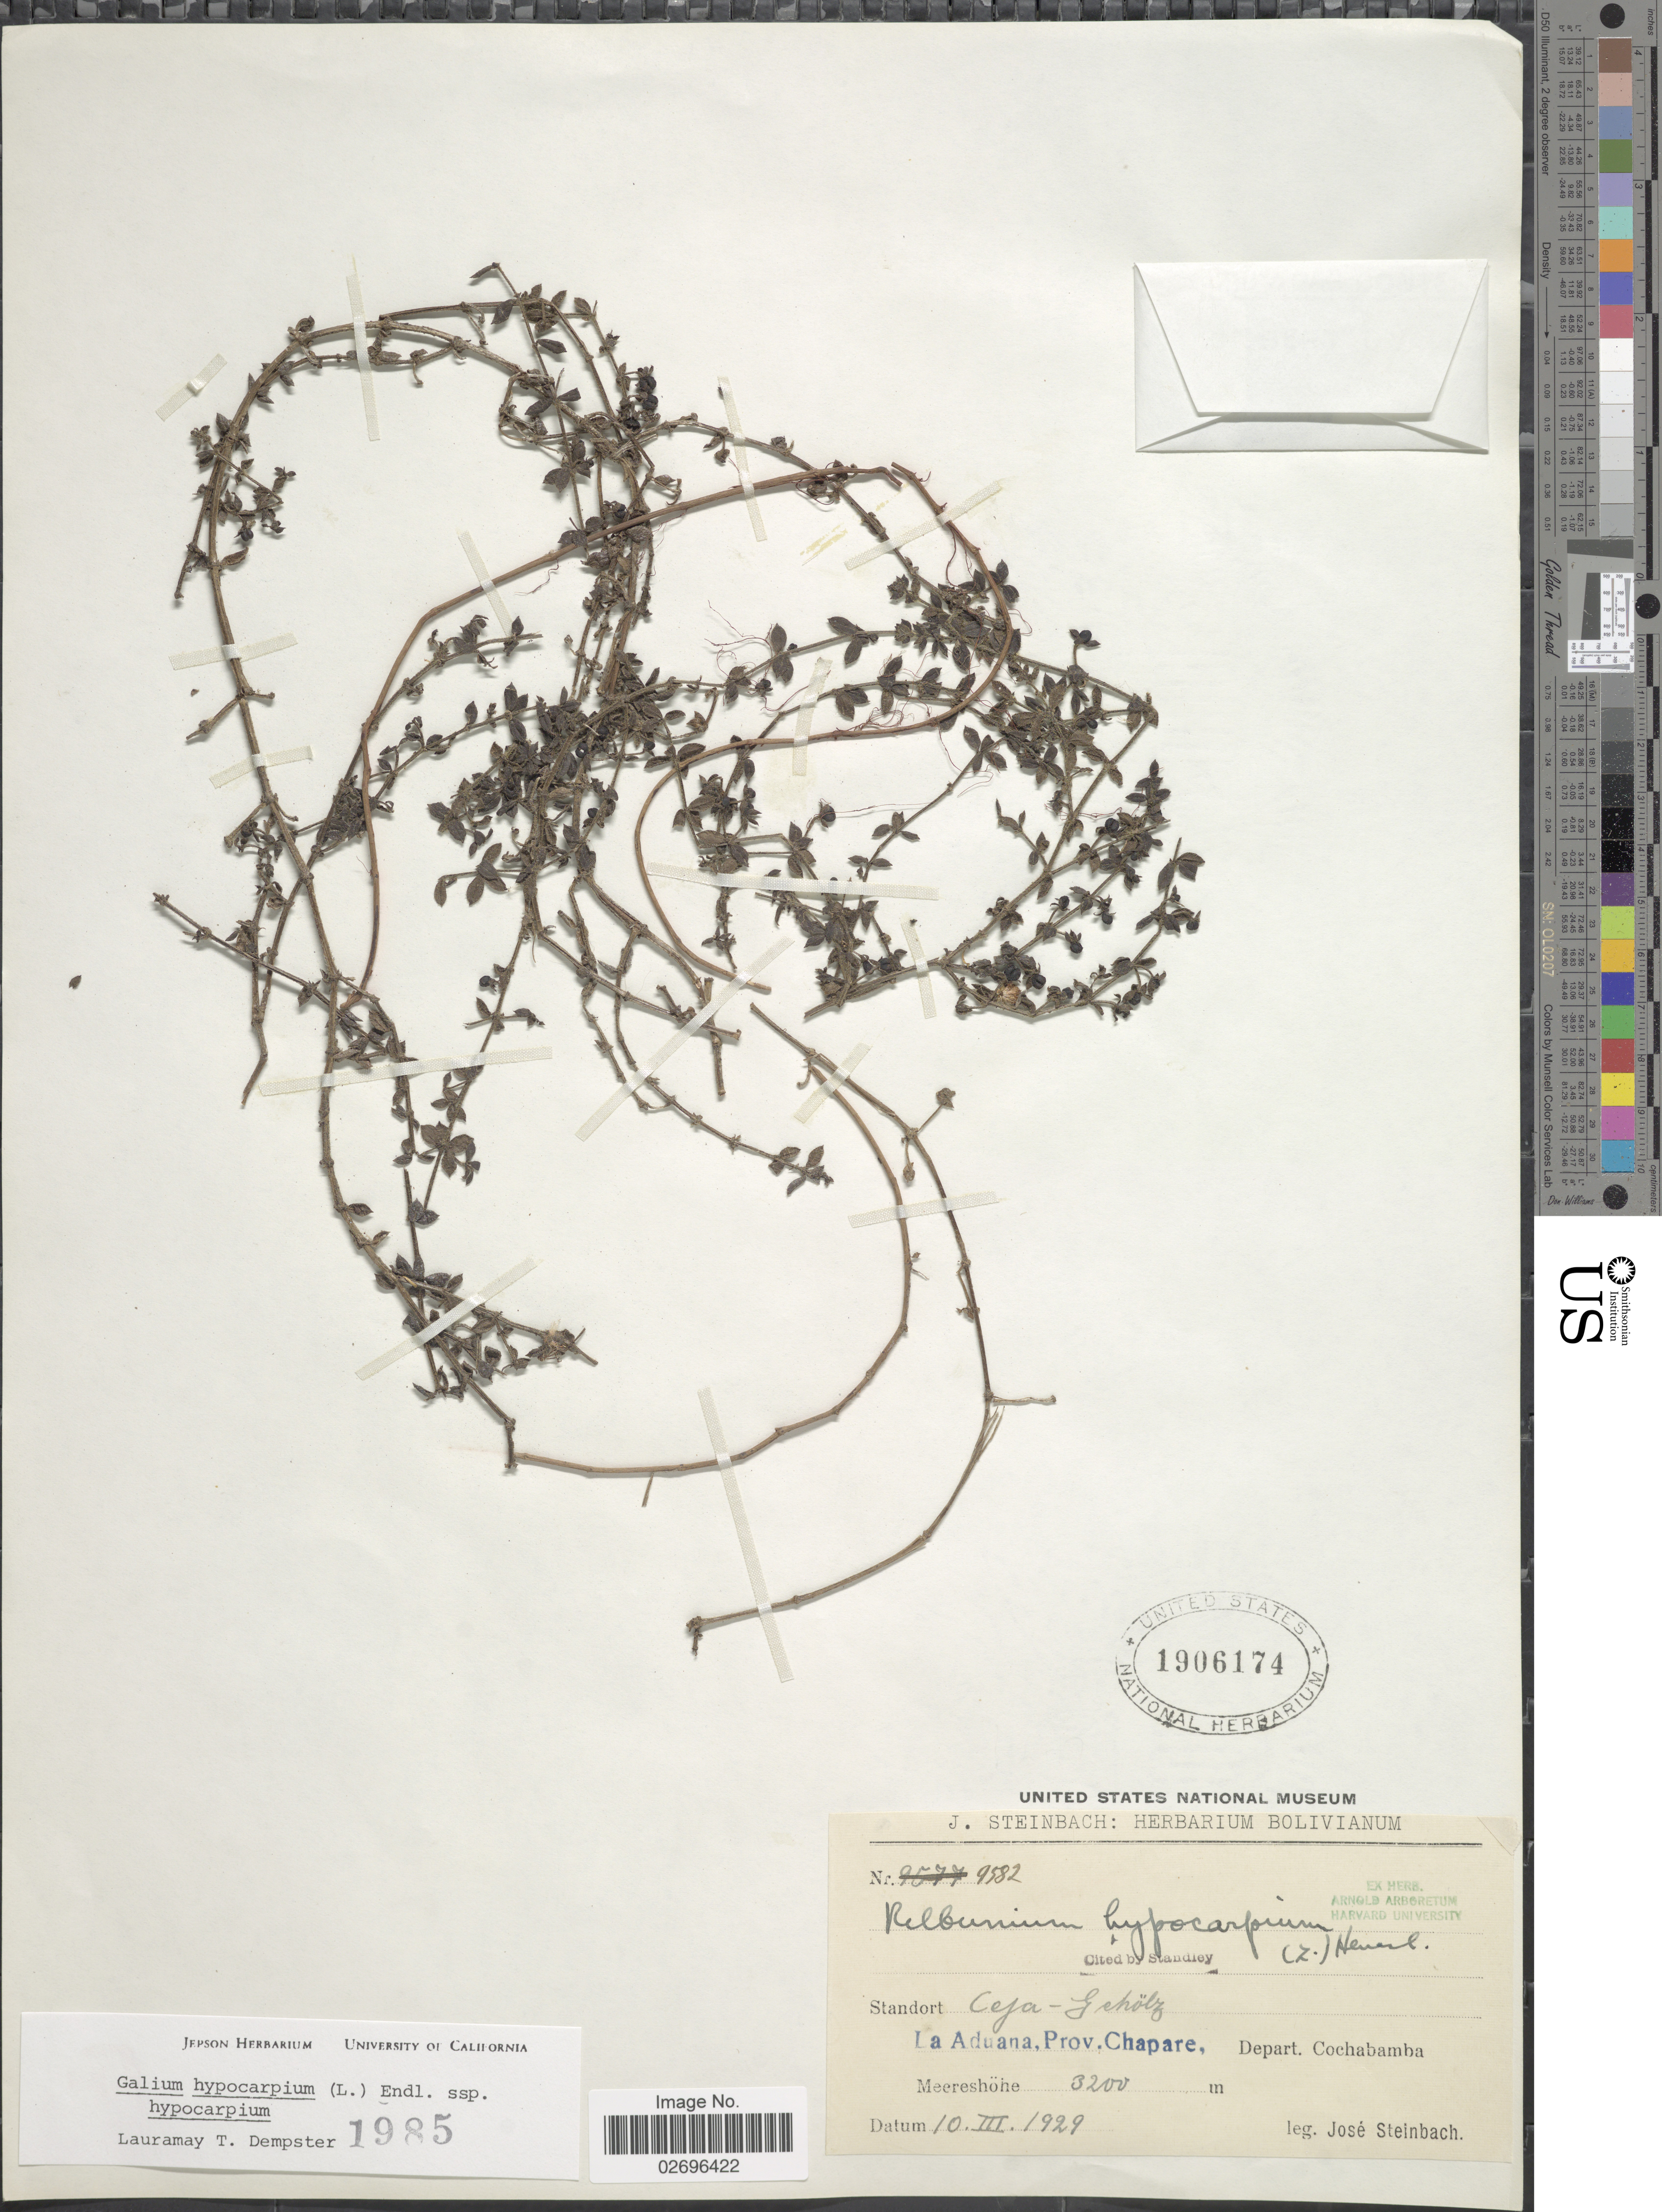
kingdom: Plantae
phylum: Tracheophyta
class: Magnoliopsida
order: Gentianales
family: Rubiaceae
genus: Galium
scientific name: Galium hypocarpium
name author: (L.) Endl. ex Griseb.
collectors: J. Steinbach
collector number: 9582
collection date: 1929-03-10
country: Bolivia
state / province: Cochabamba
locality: Ceja-Gehölz, La Aduana, Prov. Chapare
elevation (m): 3200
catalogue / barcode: US 1906174